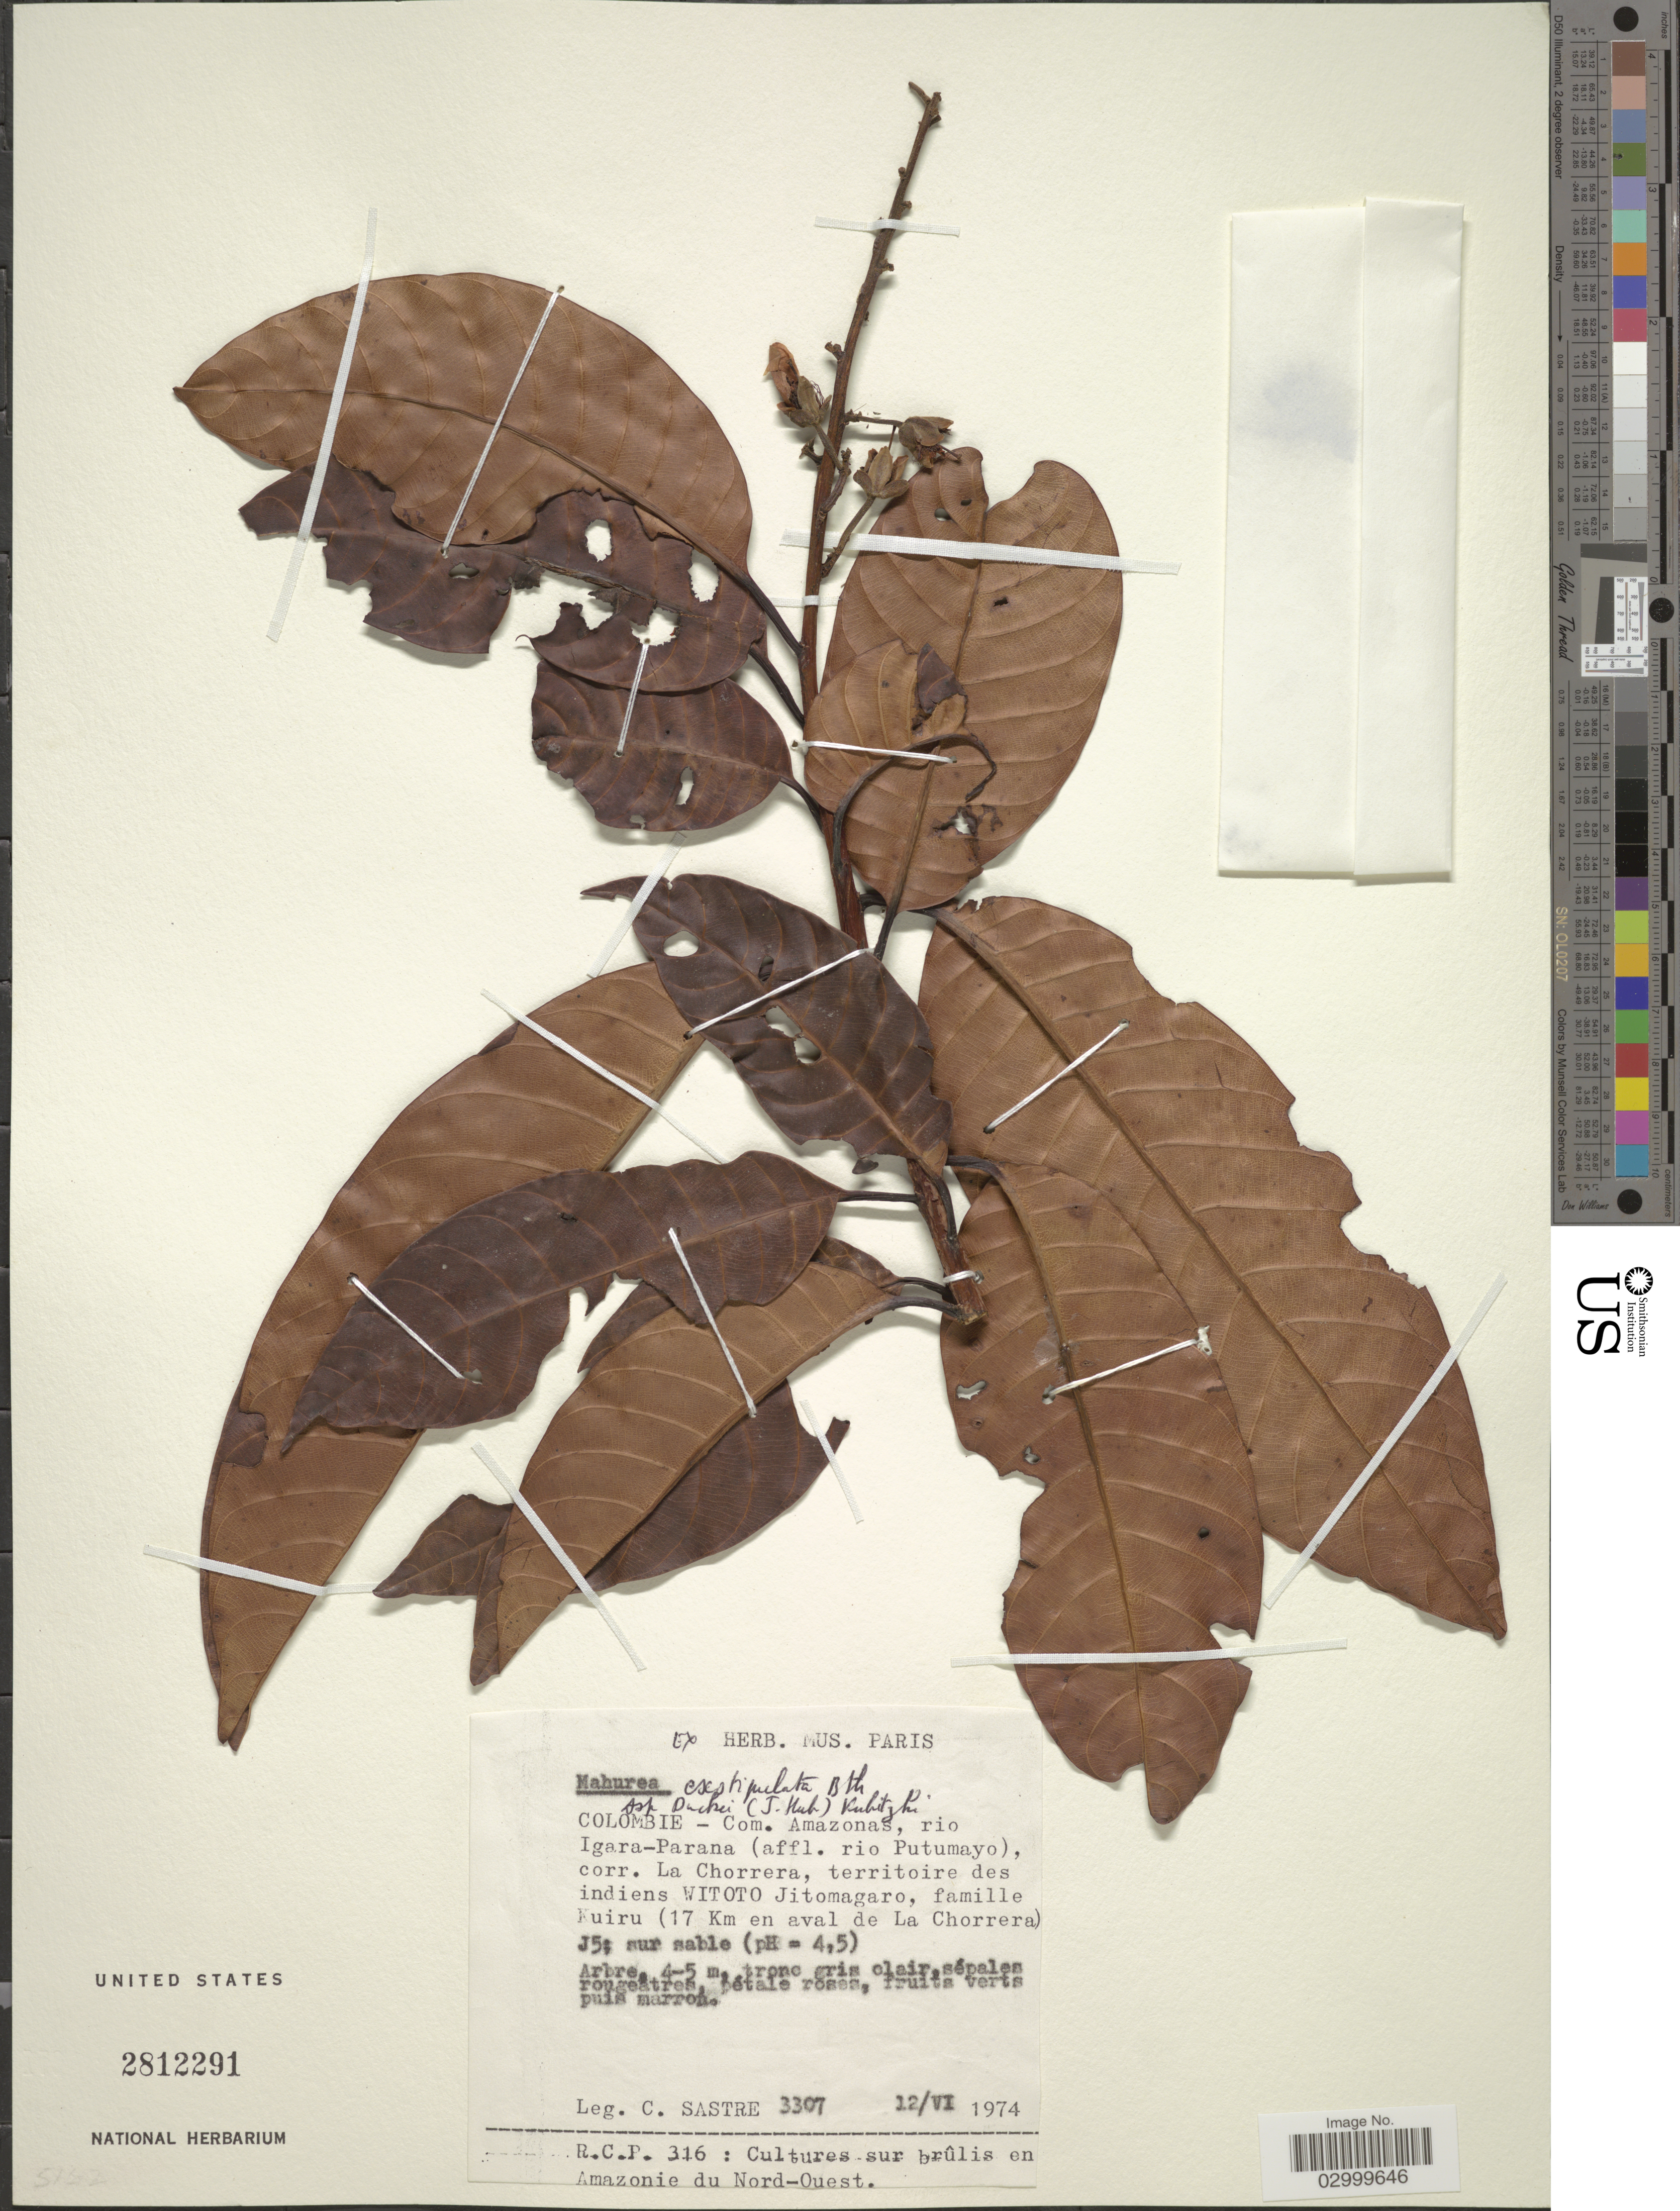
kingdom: Plantae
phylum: Tracheophyta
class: Magnoliopsida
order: Malpighiales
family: Calophyllaceae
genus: Mahurea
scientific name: Mahurea exstipulata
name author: Benth.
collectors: C. Sastre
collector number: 3307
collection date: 1974-06-12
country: Colombia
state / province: Amazônas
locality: Com. Amazonas, rio Igara-Parana (affl. rio Putumayo), corr. La Chorrera, territoire des indiens Witoto Jitomagaro, famille Kuiri (17 Km en aval de La Chorrera).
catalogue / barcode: US 2812291